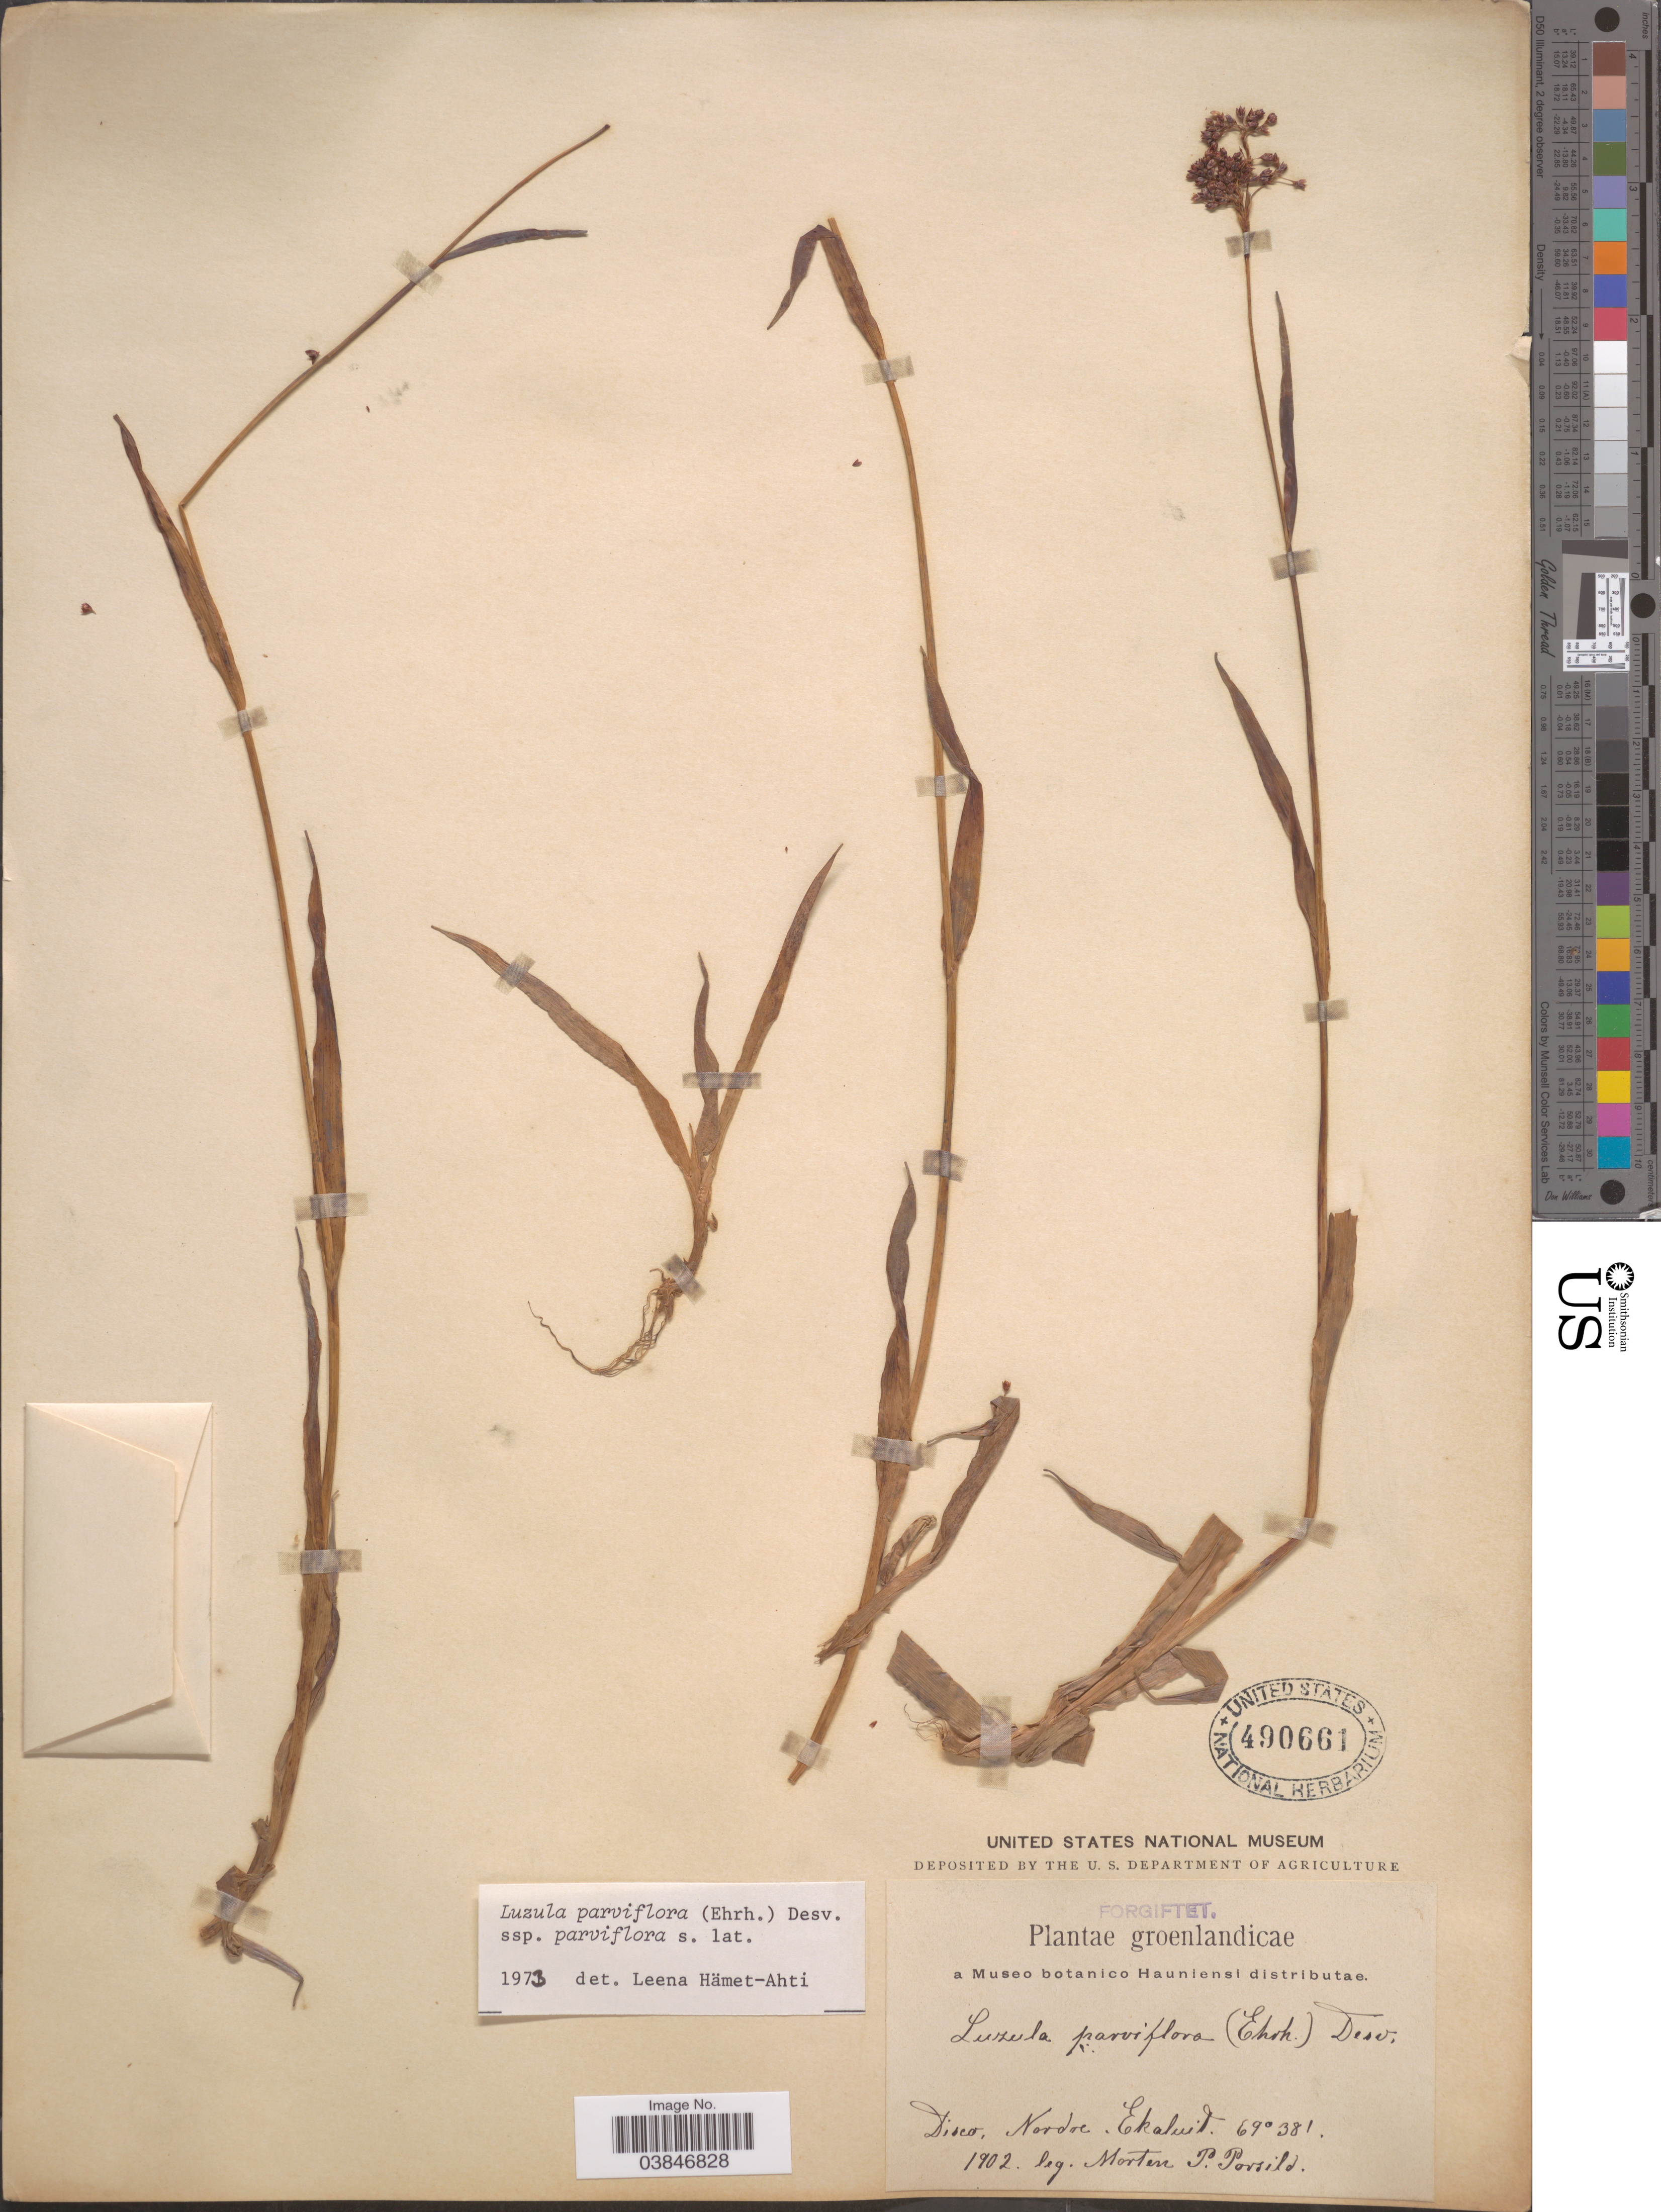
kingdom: Plantae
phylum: Tracheophyta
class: Liliopsida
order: Poales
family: Juncaceae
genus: Luzula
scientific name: Luzula parviflora subsp. parviflora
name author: (Ehrh.) Desv.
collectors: M. P. Porsild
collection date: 1902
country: Greenland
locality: Groenlandicae. Disco, Nordre. Ekaluit.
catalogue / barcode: US 490661